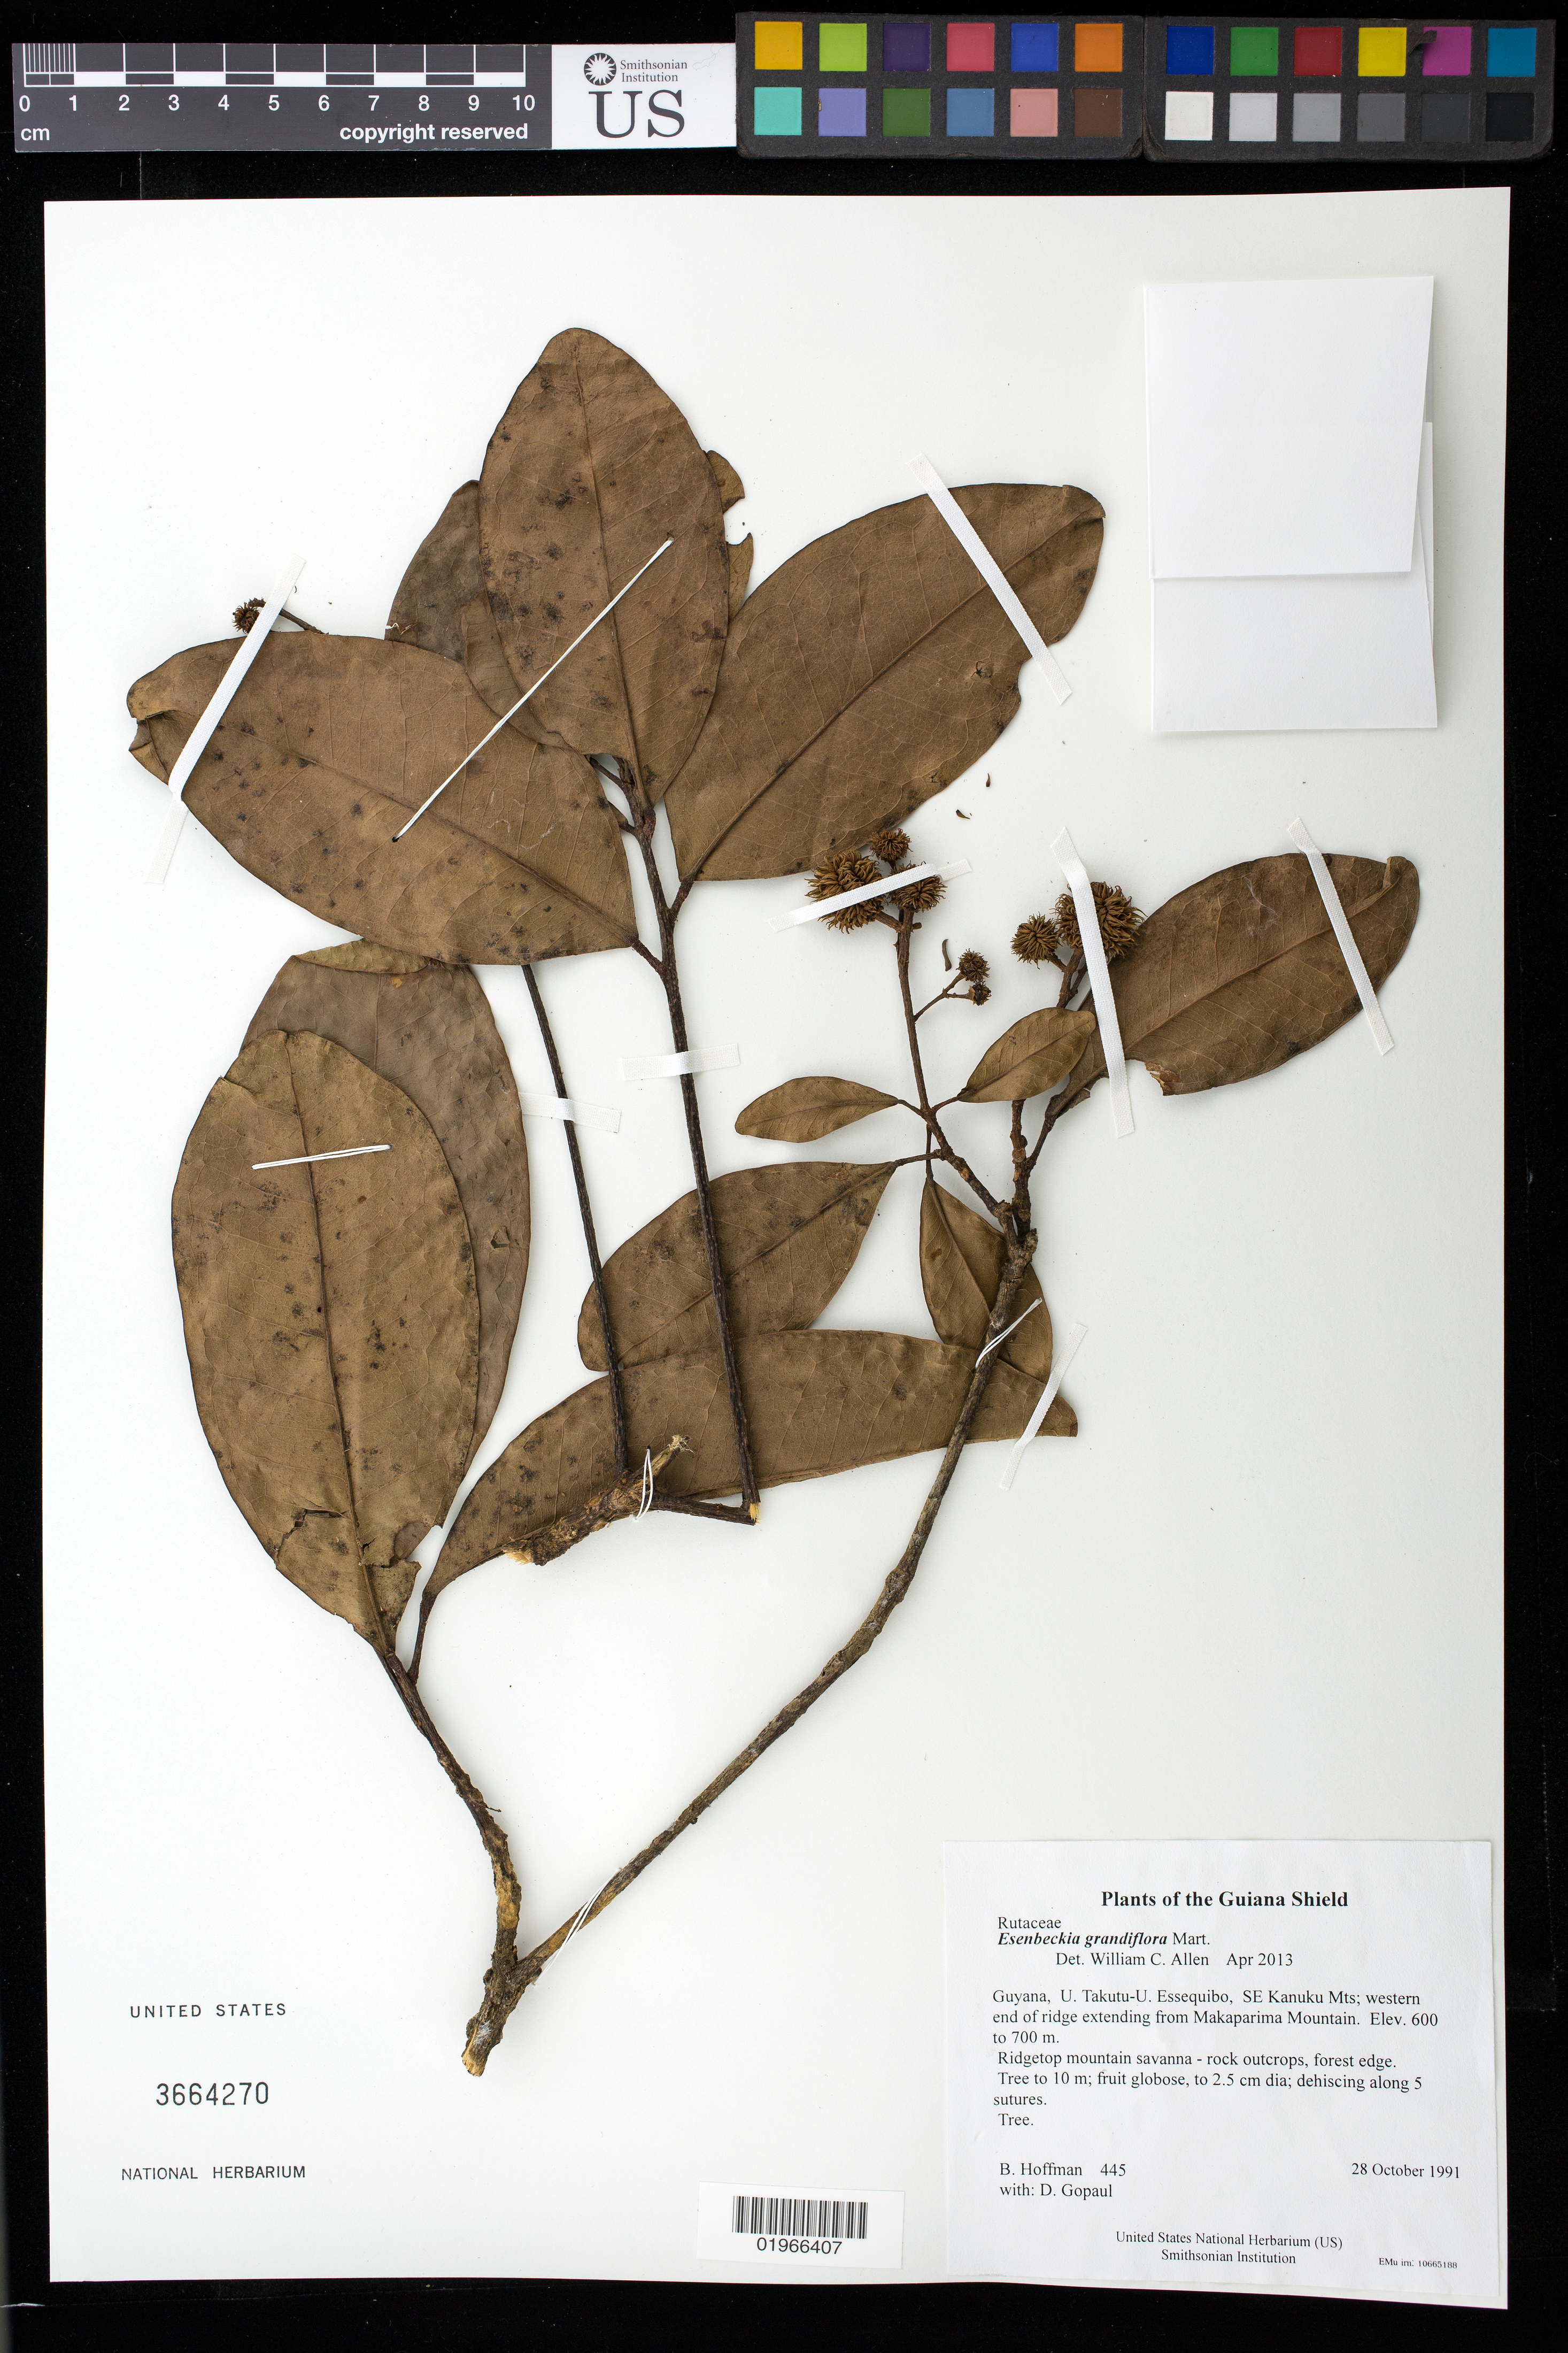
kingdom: Plantae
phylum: Tracheophyta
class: Magnoliopsida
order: Sapindales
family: Rutaceae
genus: Esenbeckia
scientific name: Esenbeckia grandiflora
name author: Mart.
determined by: Allen, W. C., (UNITED STATES)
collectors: B. Hoffman & D. Gopaul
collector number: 445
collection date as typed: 28 October 1991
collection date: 1991-10-28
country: Guyana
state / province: U. Takutu-U. Essequibo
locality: SE Kanuku Mts; western end of ridge extending from Makaparima Mountain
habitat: Ridgetop mountain savanna - rock outcrops, forest edge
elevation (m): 600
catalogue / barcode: US 3664270